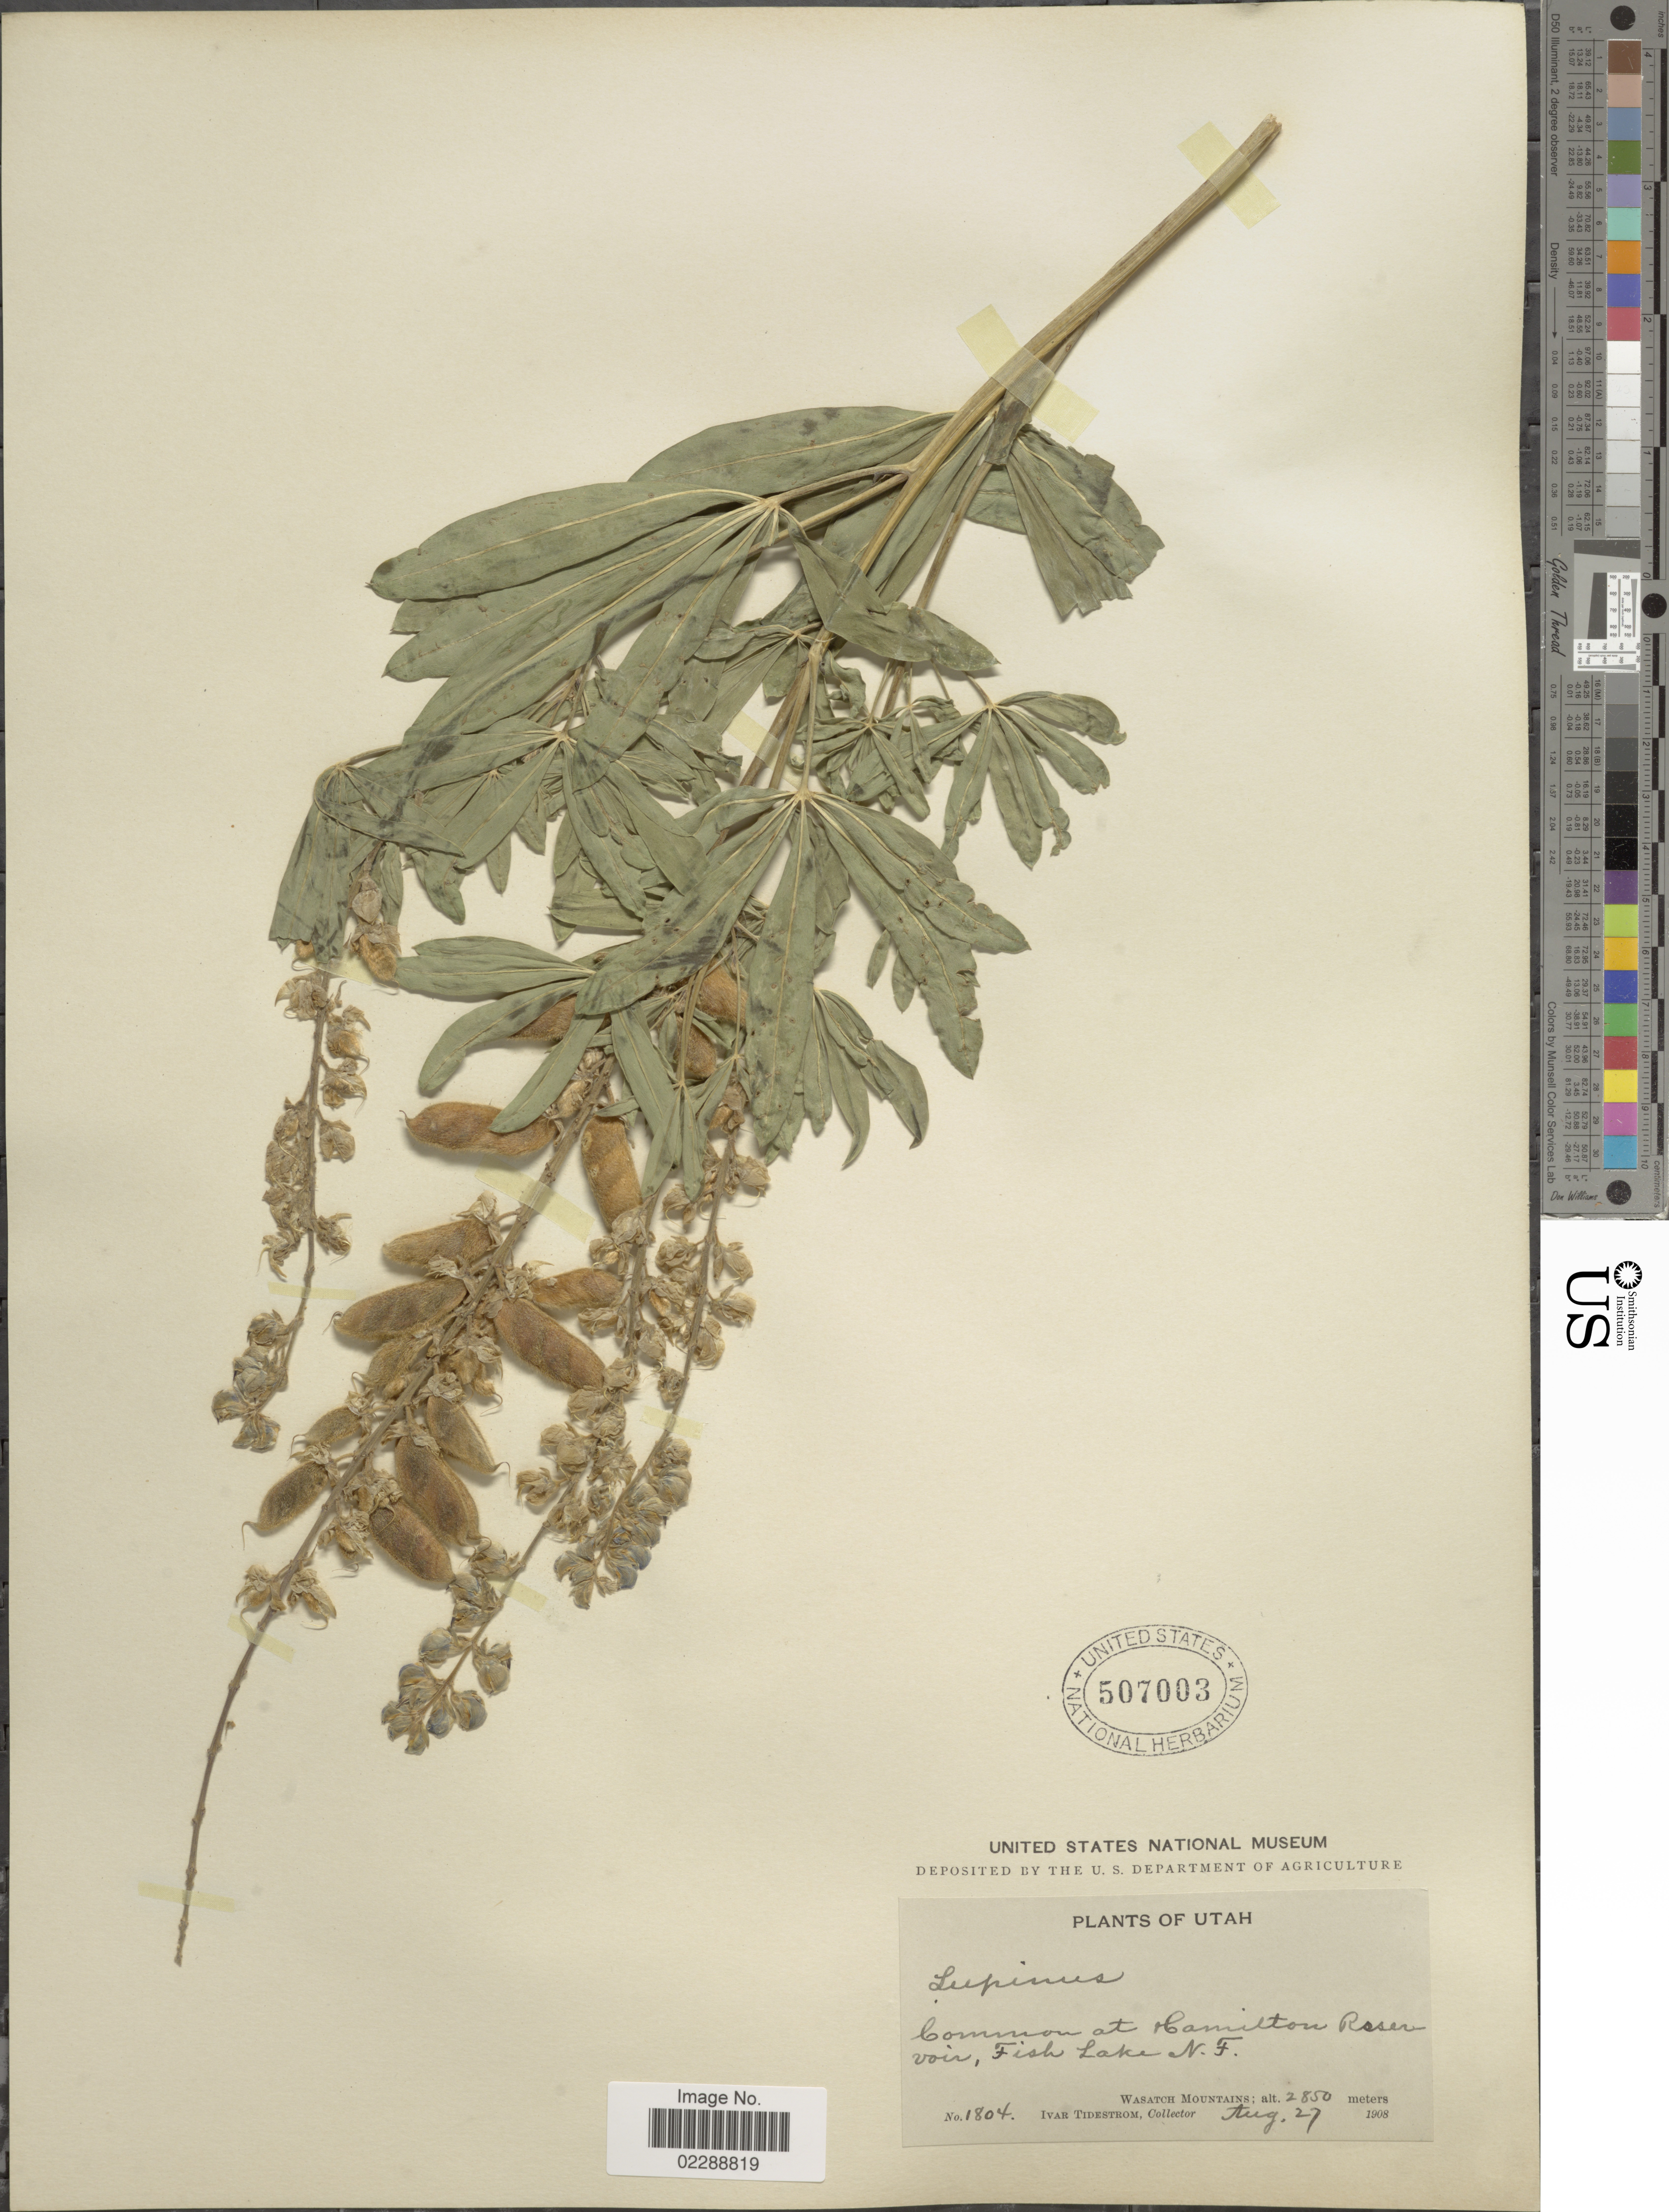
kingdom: Plantae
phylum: Tracheophyta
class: Magnoliopsida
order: Fabales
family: Fabaceae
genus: Lupinus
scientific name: Lupinus sp.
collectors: I. F. Tidestrom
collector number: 1804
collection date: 1908-08-27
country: United States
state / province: Utah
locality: Common at Hamilton Reservoir, Fish Lake N. F.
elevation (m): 2850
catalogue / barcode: US 507003